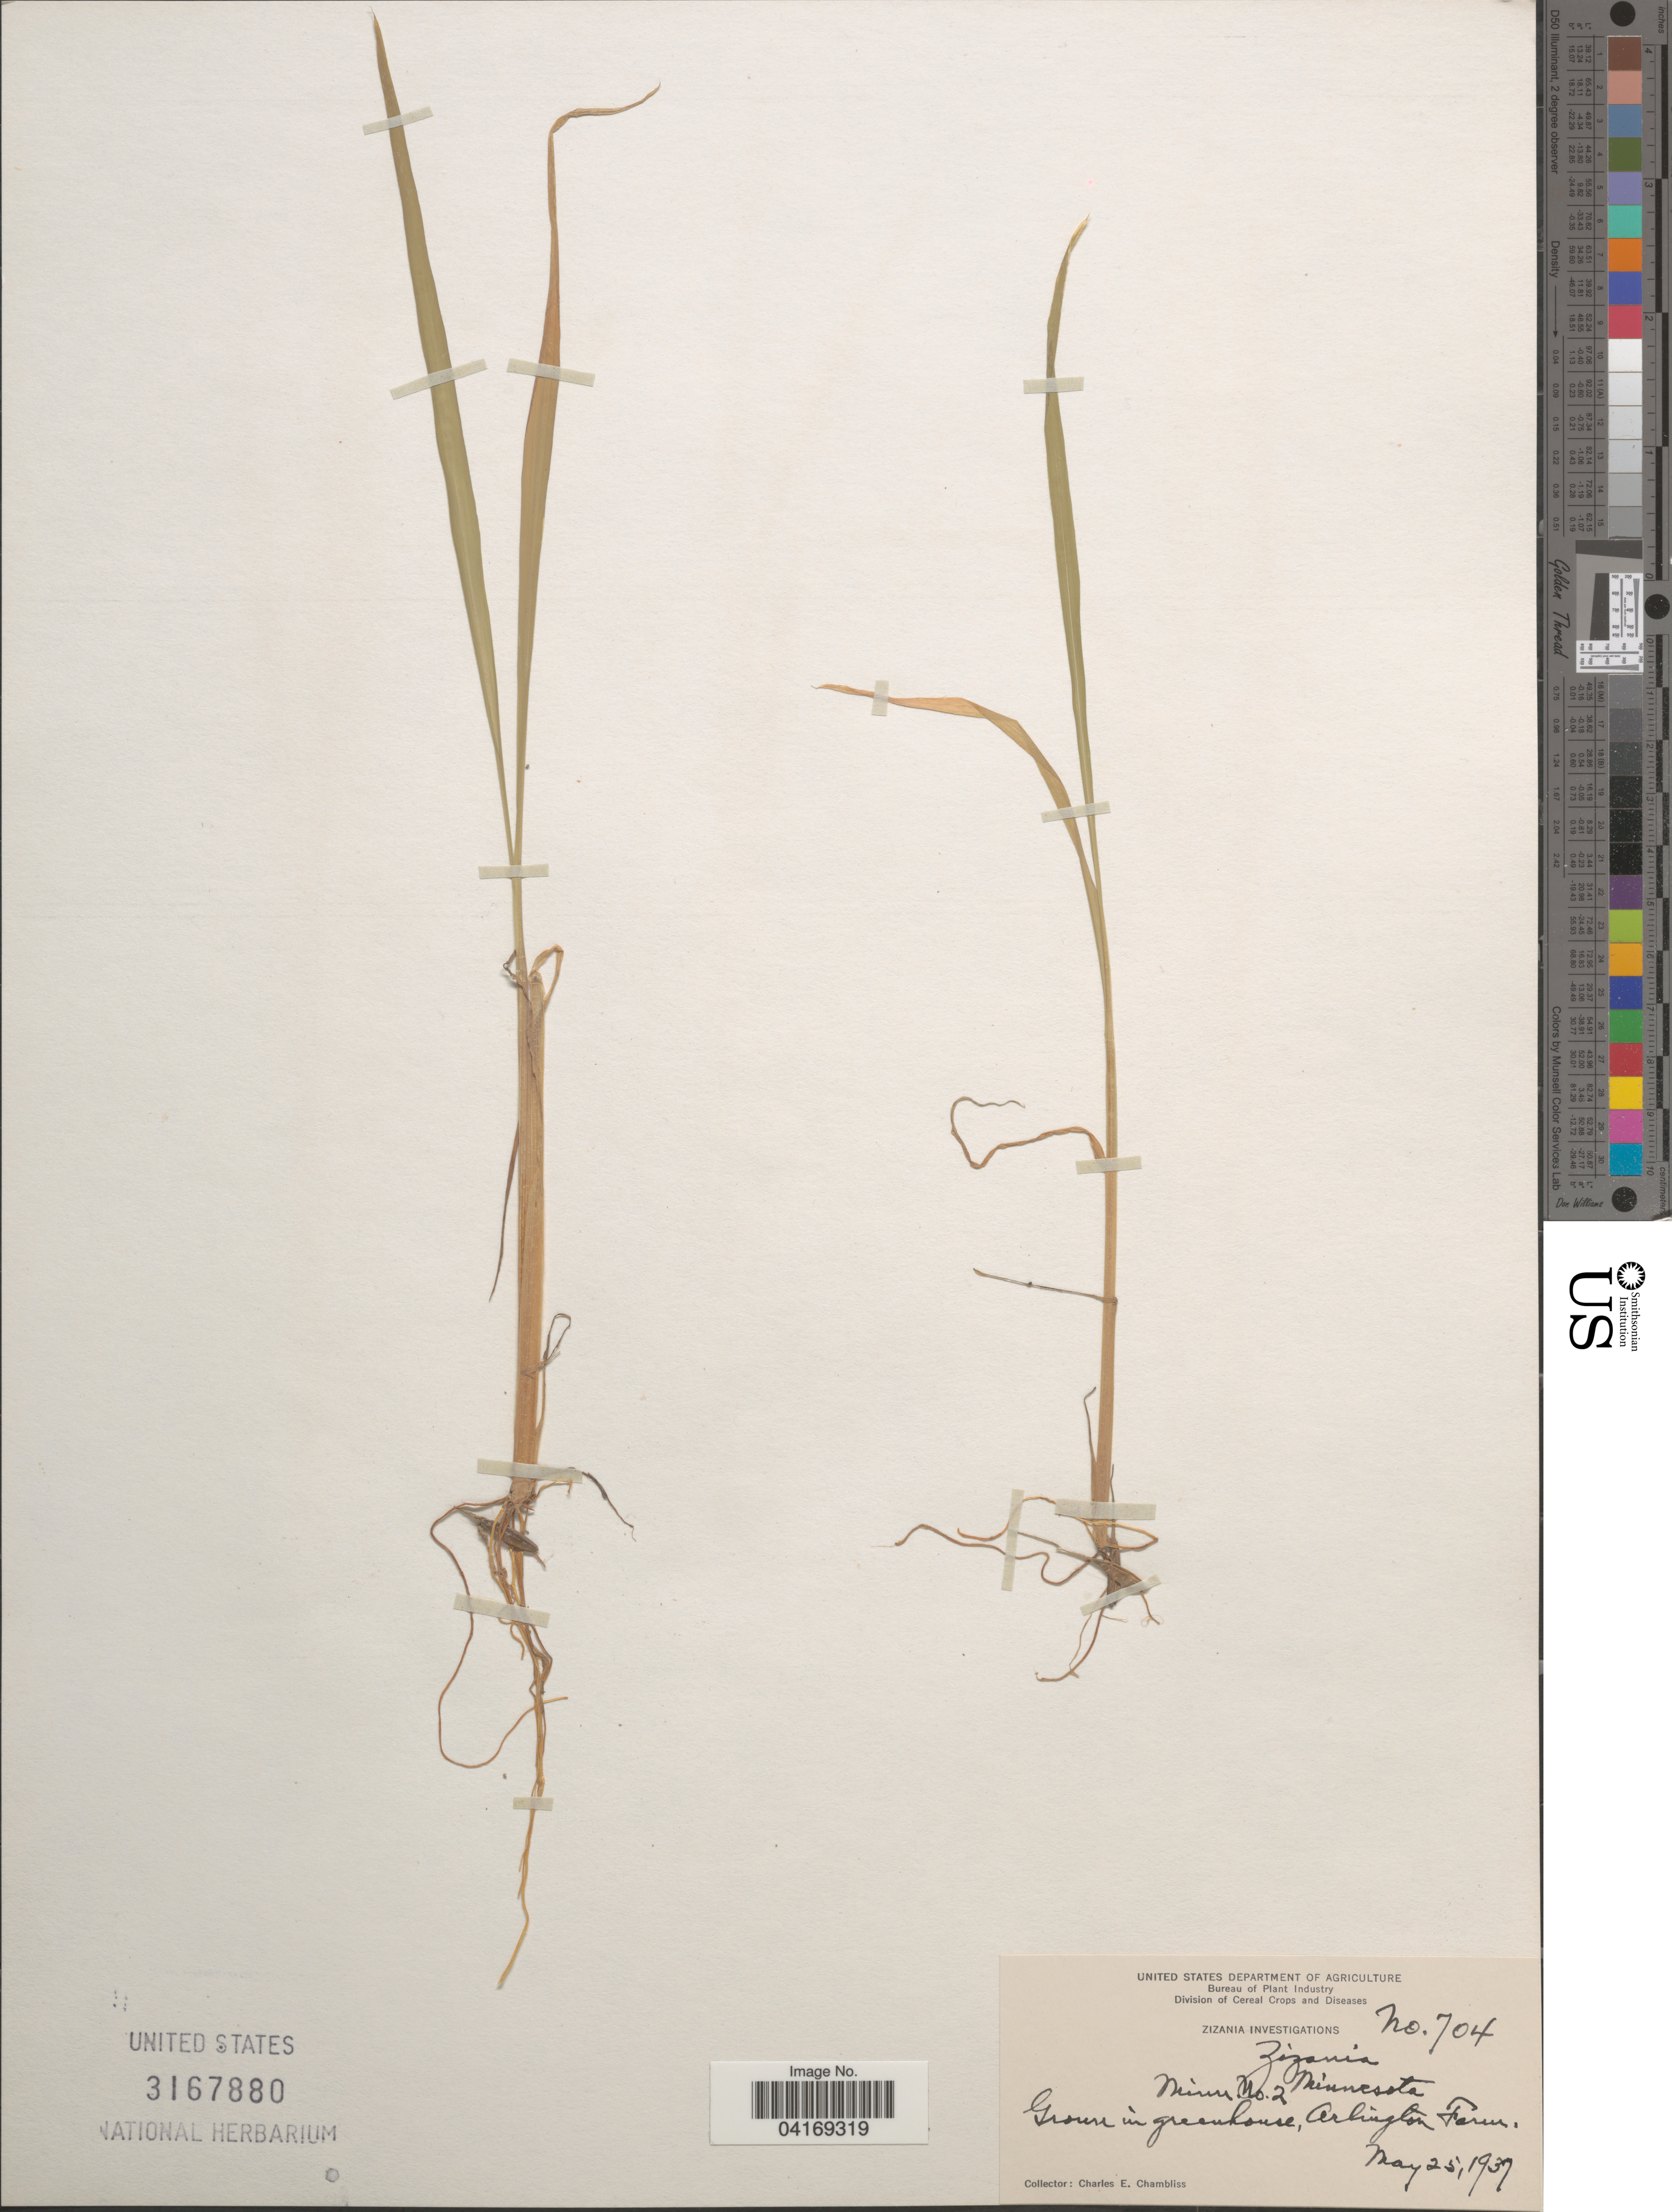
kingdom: Plantae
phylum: Tracheophyta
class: Liliopsida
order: Poales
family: Poaceae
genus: Zizania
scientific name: Zizania sp.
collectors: C. Chambliss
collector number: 704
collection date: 1937-05-25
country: United States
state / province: Virginia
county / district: Arlington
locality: In greenhouse, Arlington Farm.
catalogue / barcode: US 3167880